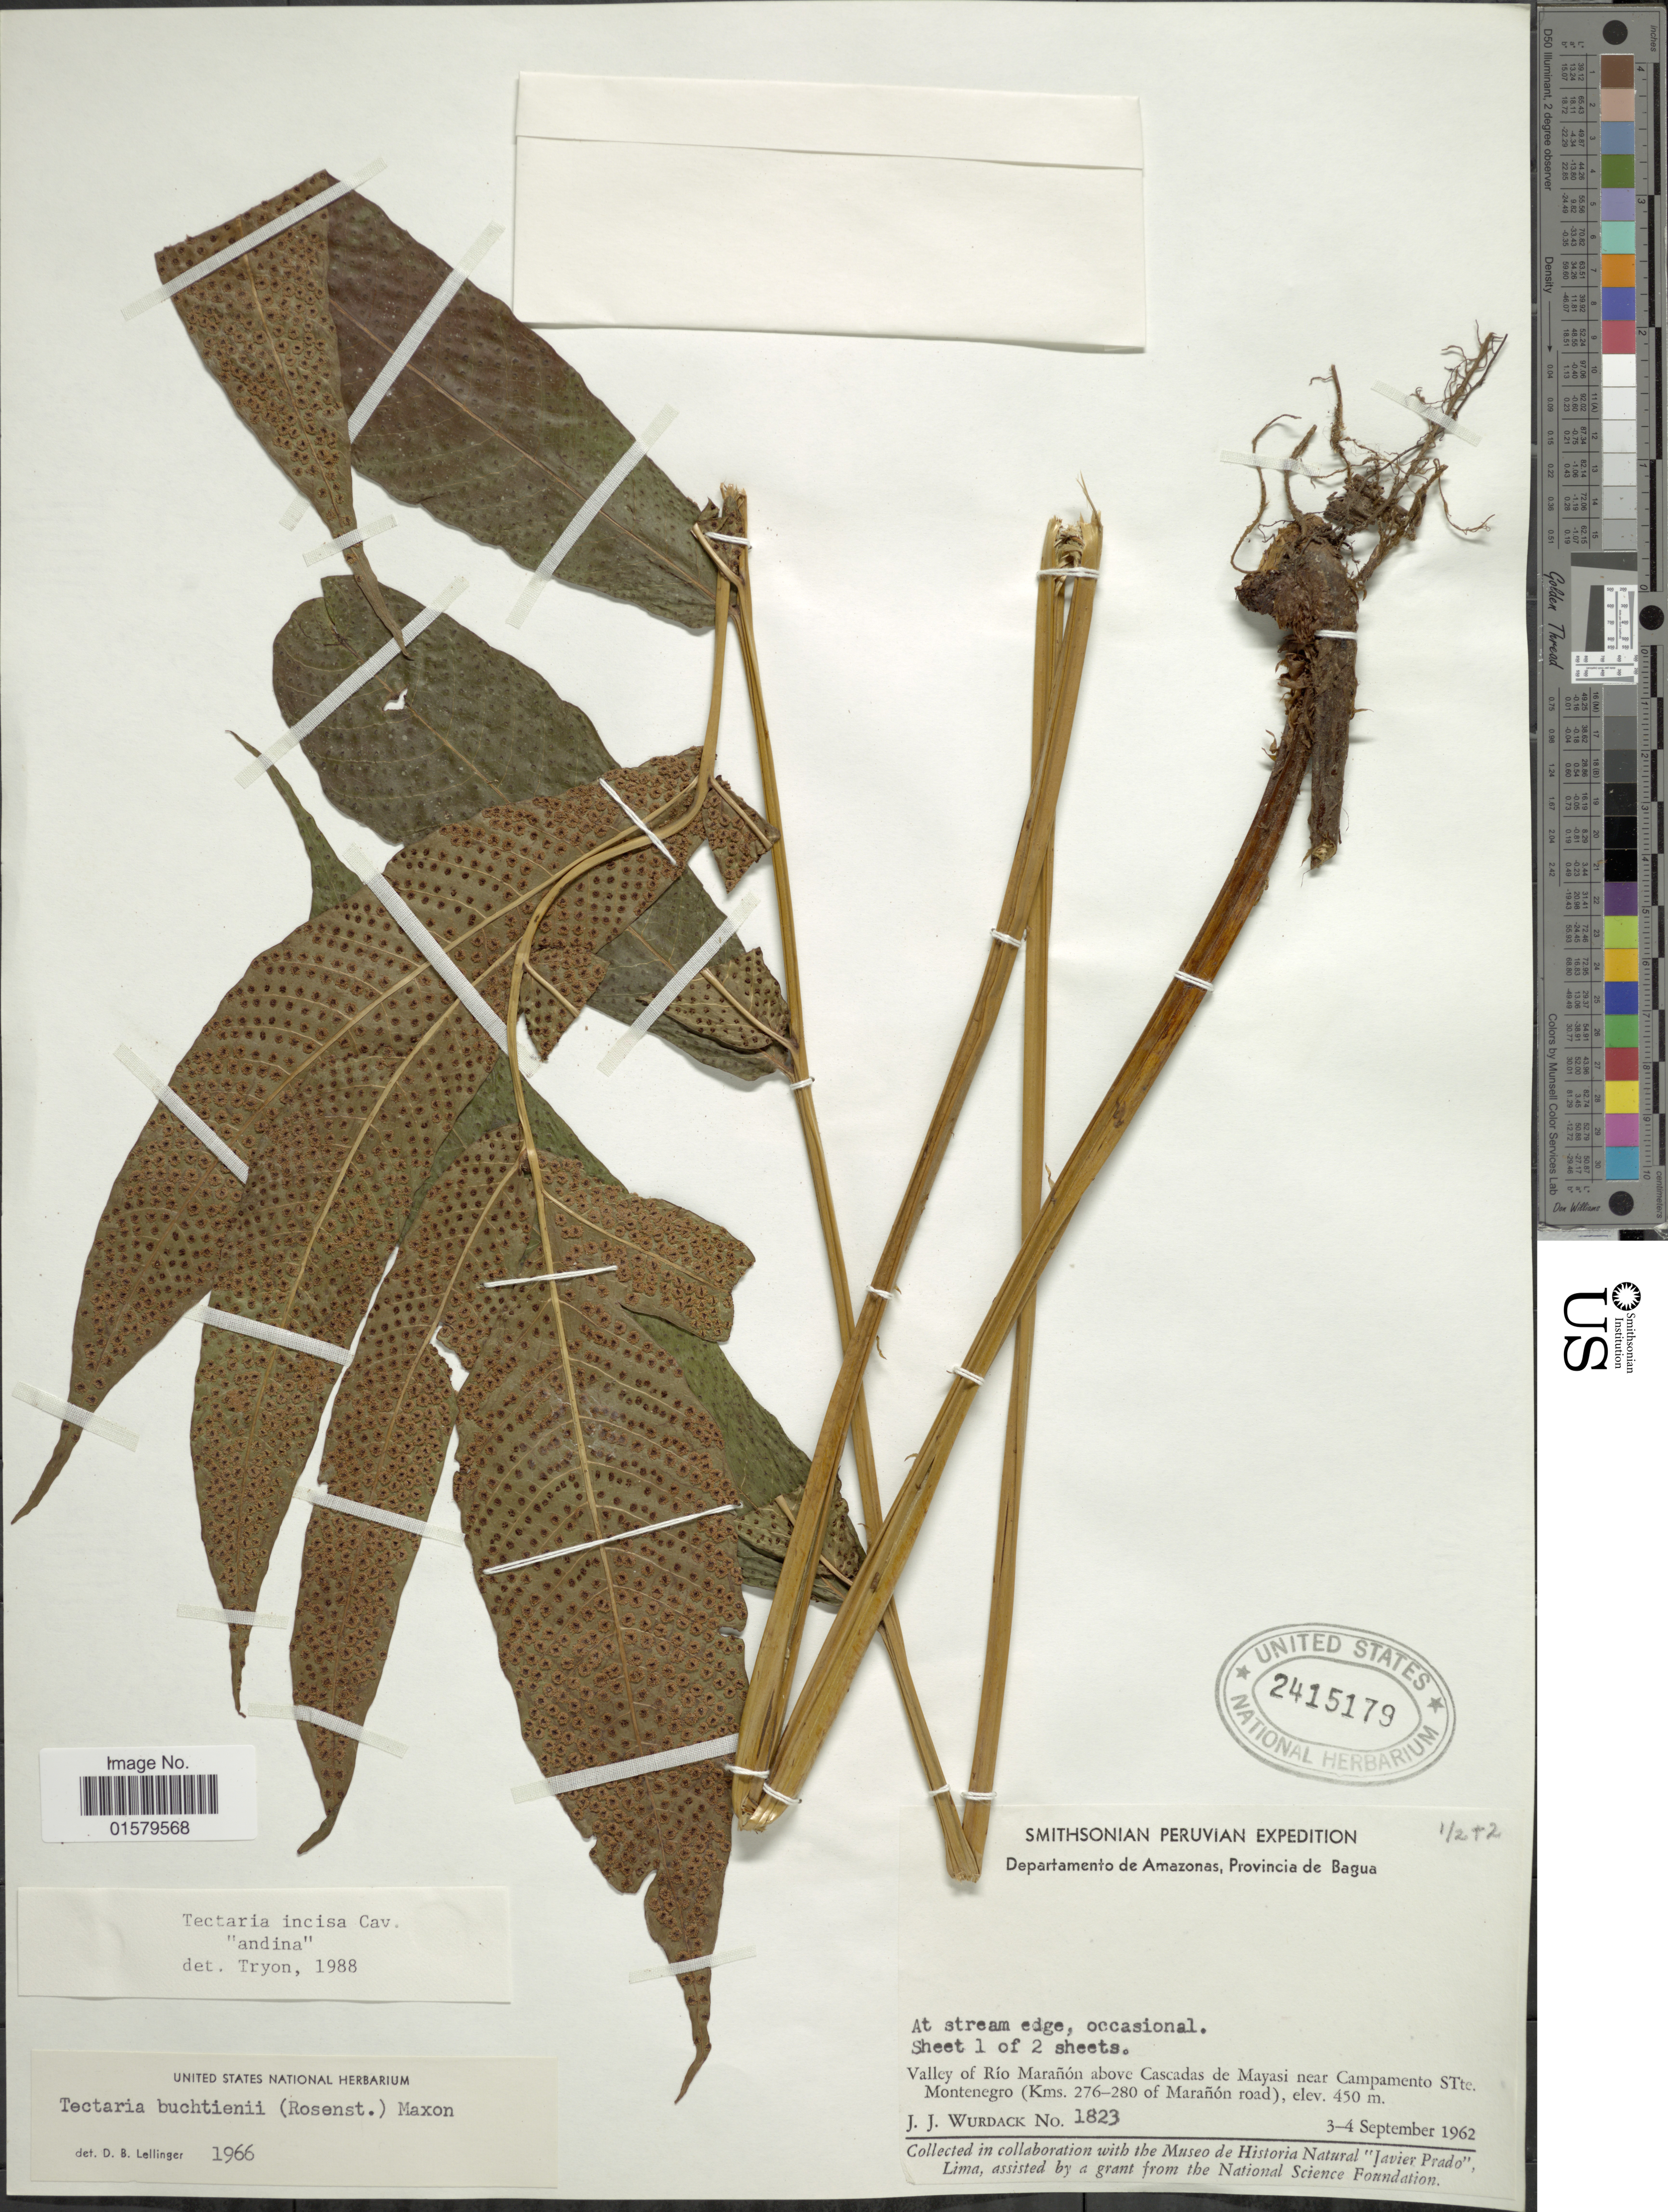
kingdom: Plantae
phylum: Tracheophyta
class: Polypodiopsida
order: Polypodiales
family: Tectariaceae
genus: Tectaria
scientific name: Tectaria andina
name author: (Baker) C. Chr.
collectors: J. J. Wurdack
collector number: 1823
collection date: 1962-09-03/1962-09-04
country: Peru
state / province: Amazonas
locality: Provincia de Bagua, Valley of Rio Maranon above Cascadas de Mayasi near Campamento Stte. Montenegro (kms. 276-280 of Maranon road)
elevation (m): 450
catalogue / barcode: US 2415179